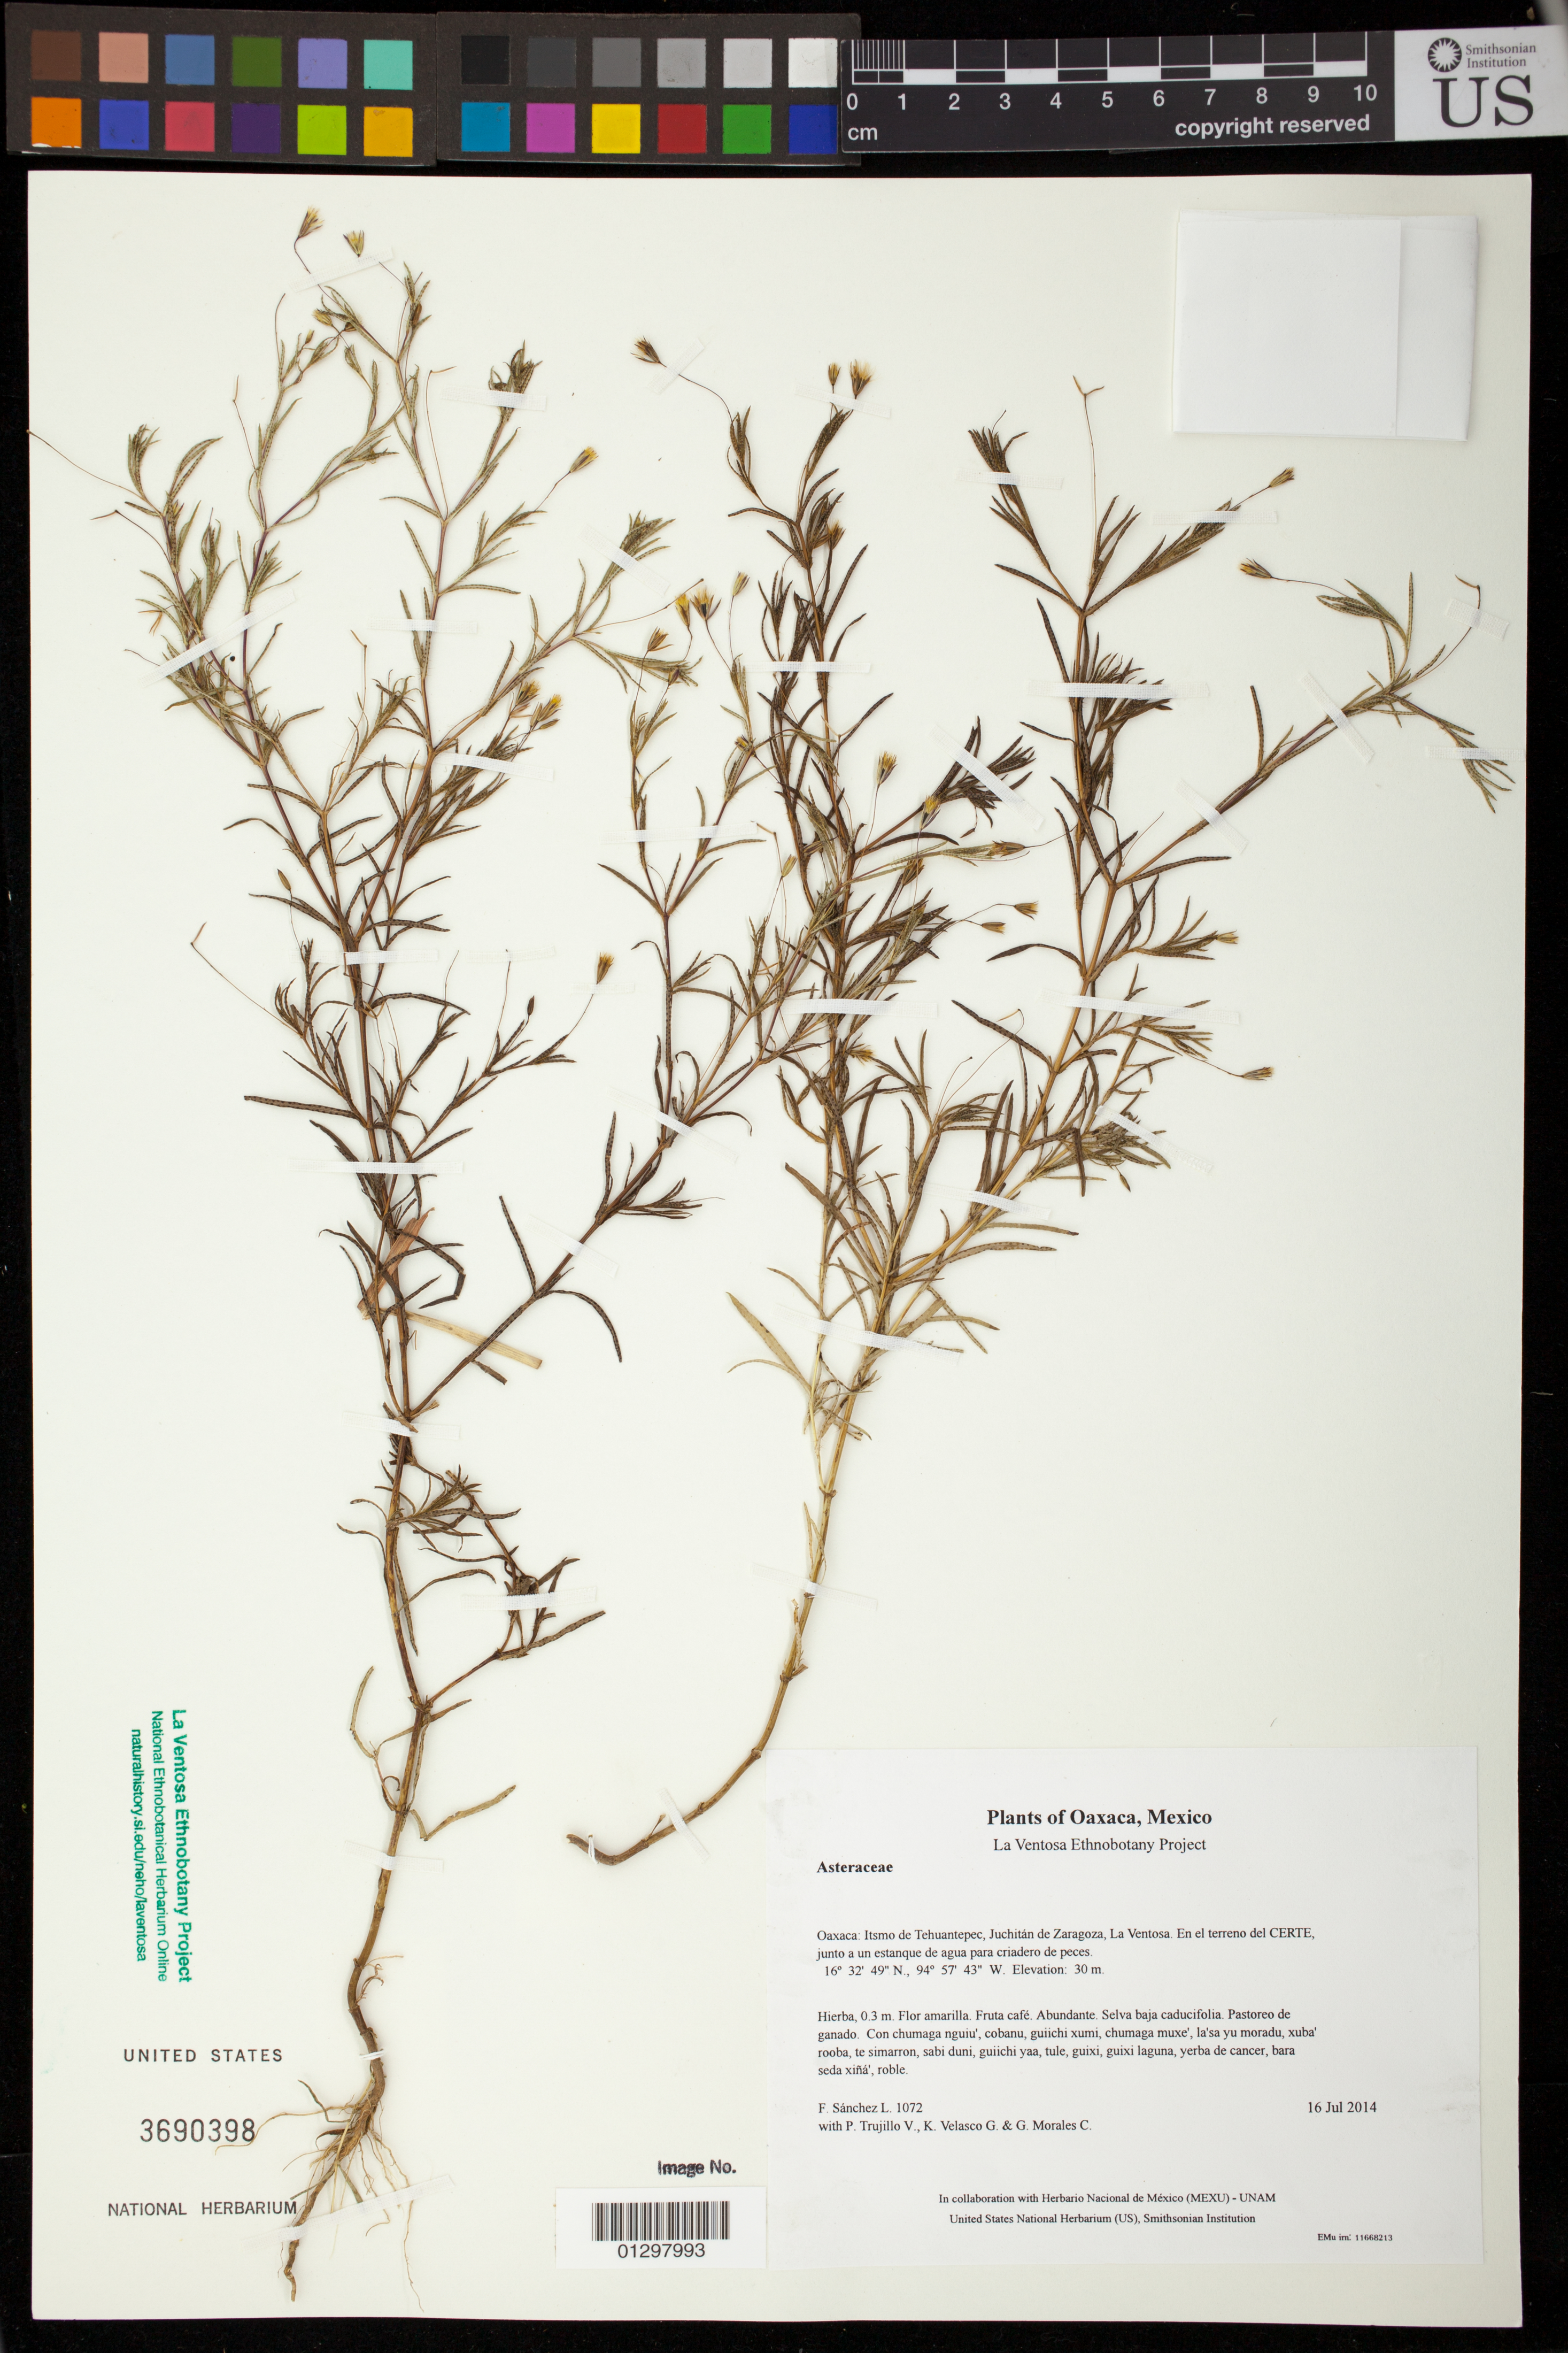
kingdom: Plantae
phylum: Tracheophyta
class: Magnoliopsida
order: Asterales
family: Asteraceae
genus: Pectis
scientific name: Pectis linearis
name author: La Llave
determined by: Robinson, Harold E.; Edwards, Robert D.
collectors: F. Sánchez L., P. Trujillo V., K. Velasco G. & G. Morales C.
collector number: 1072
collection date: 2014-07-16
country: Mexico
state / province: Oaxaca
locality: Itsmo de Tehuantepec, Juchitán de Zaragoza, La Ventosa. En el terreno del CERTE, junto a un estanque de agua para criadero de peces.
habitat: Selva baja caducifolia. Pastoreo de ganado.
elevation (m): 30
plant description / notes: JEBOT, MEXU, SERO, US; Guixi bandaga. 0.3 m. Guie' naguchi. Cuaananaxhi namuu. Stale.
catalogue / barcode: US 3690398